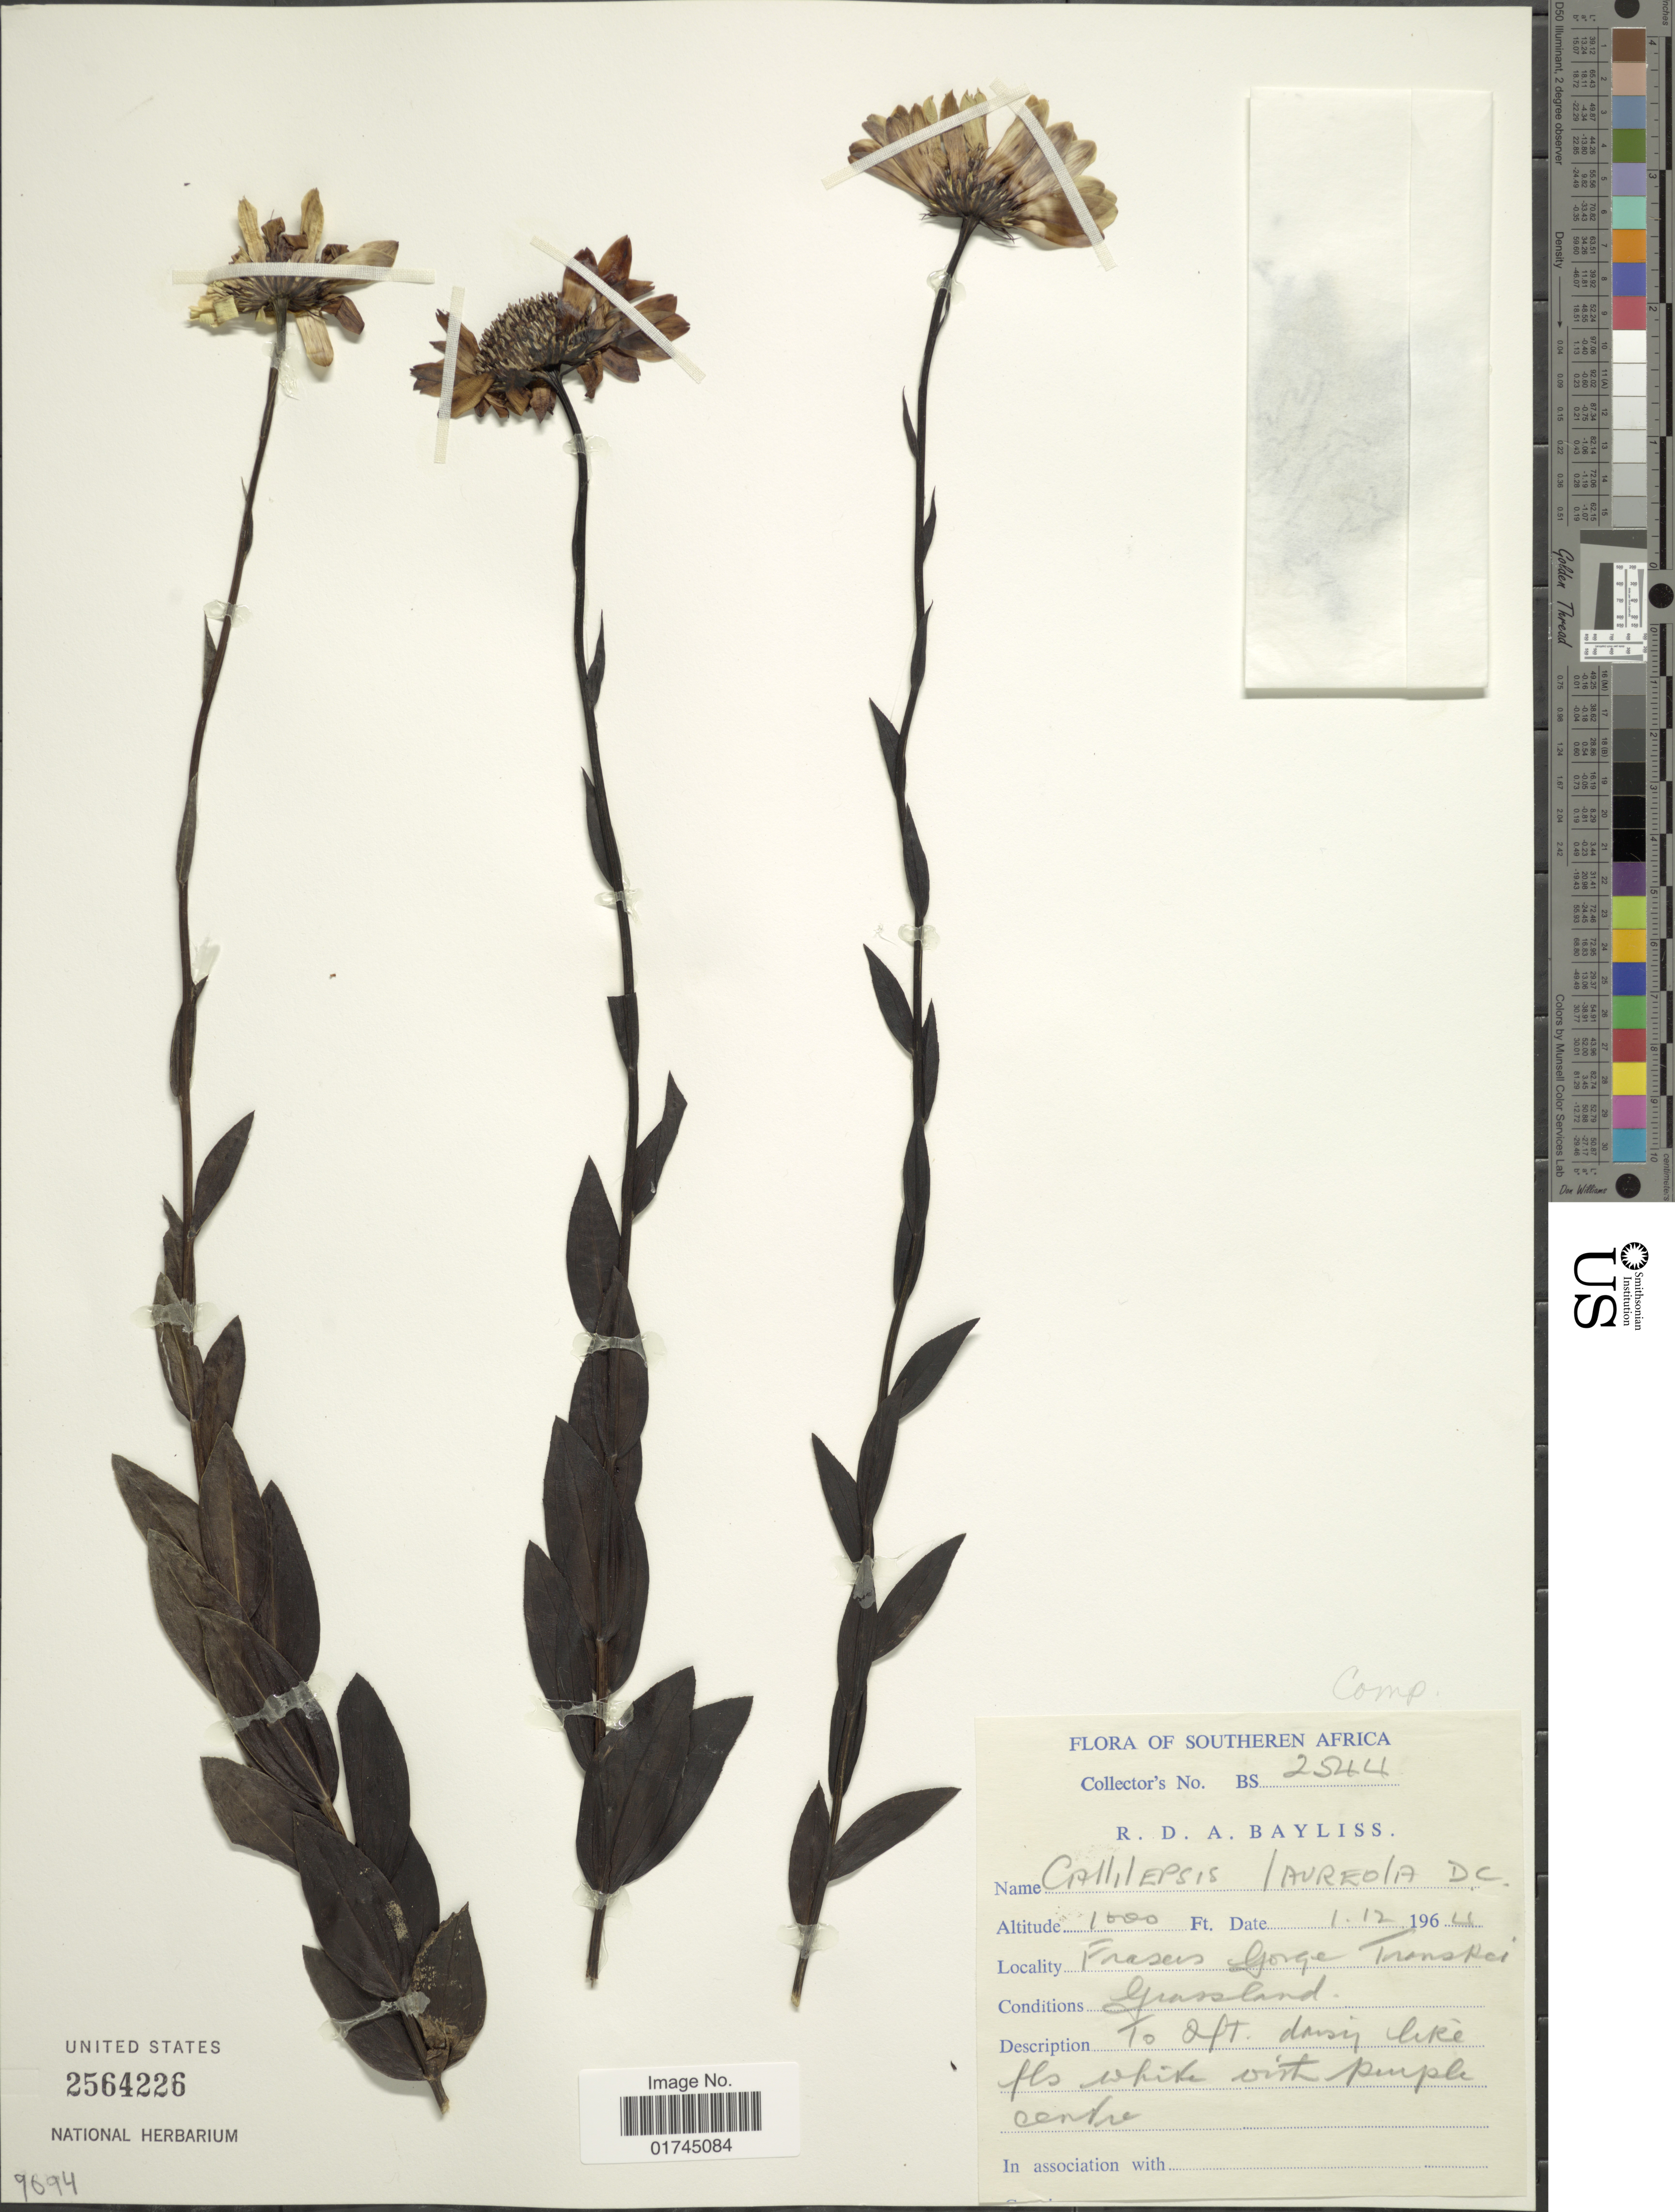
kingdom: Plantae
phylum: Tracheophyta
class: Magnoliopsida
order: Asterales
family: Asteraceae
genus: Callilepis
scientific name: Callilepis laureola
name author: DC.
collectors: R. Bayliss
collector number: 2544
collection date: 1964-12-01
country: South Africa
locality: Fraser Gorge Transkei, Grassland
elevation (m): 305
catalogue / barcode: US 2564226